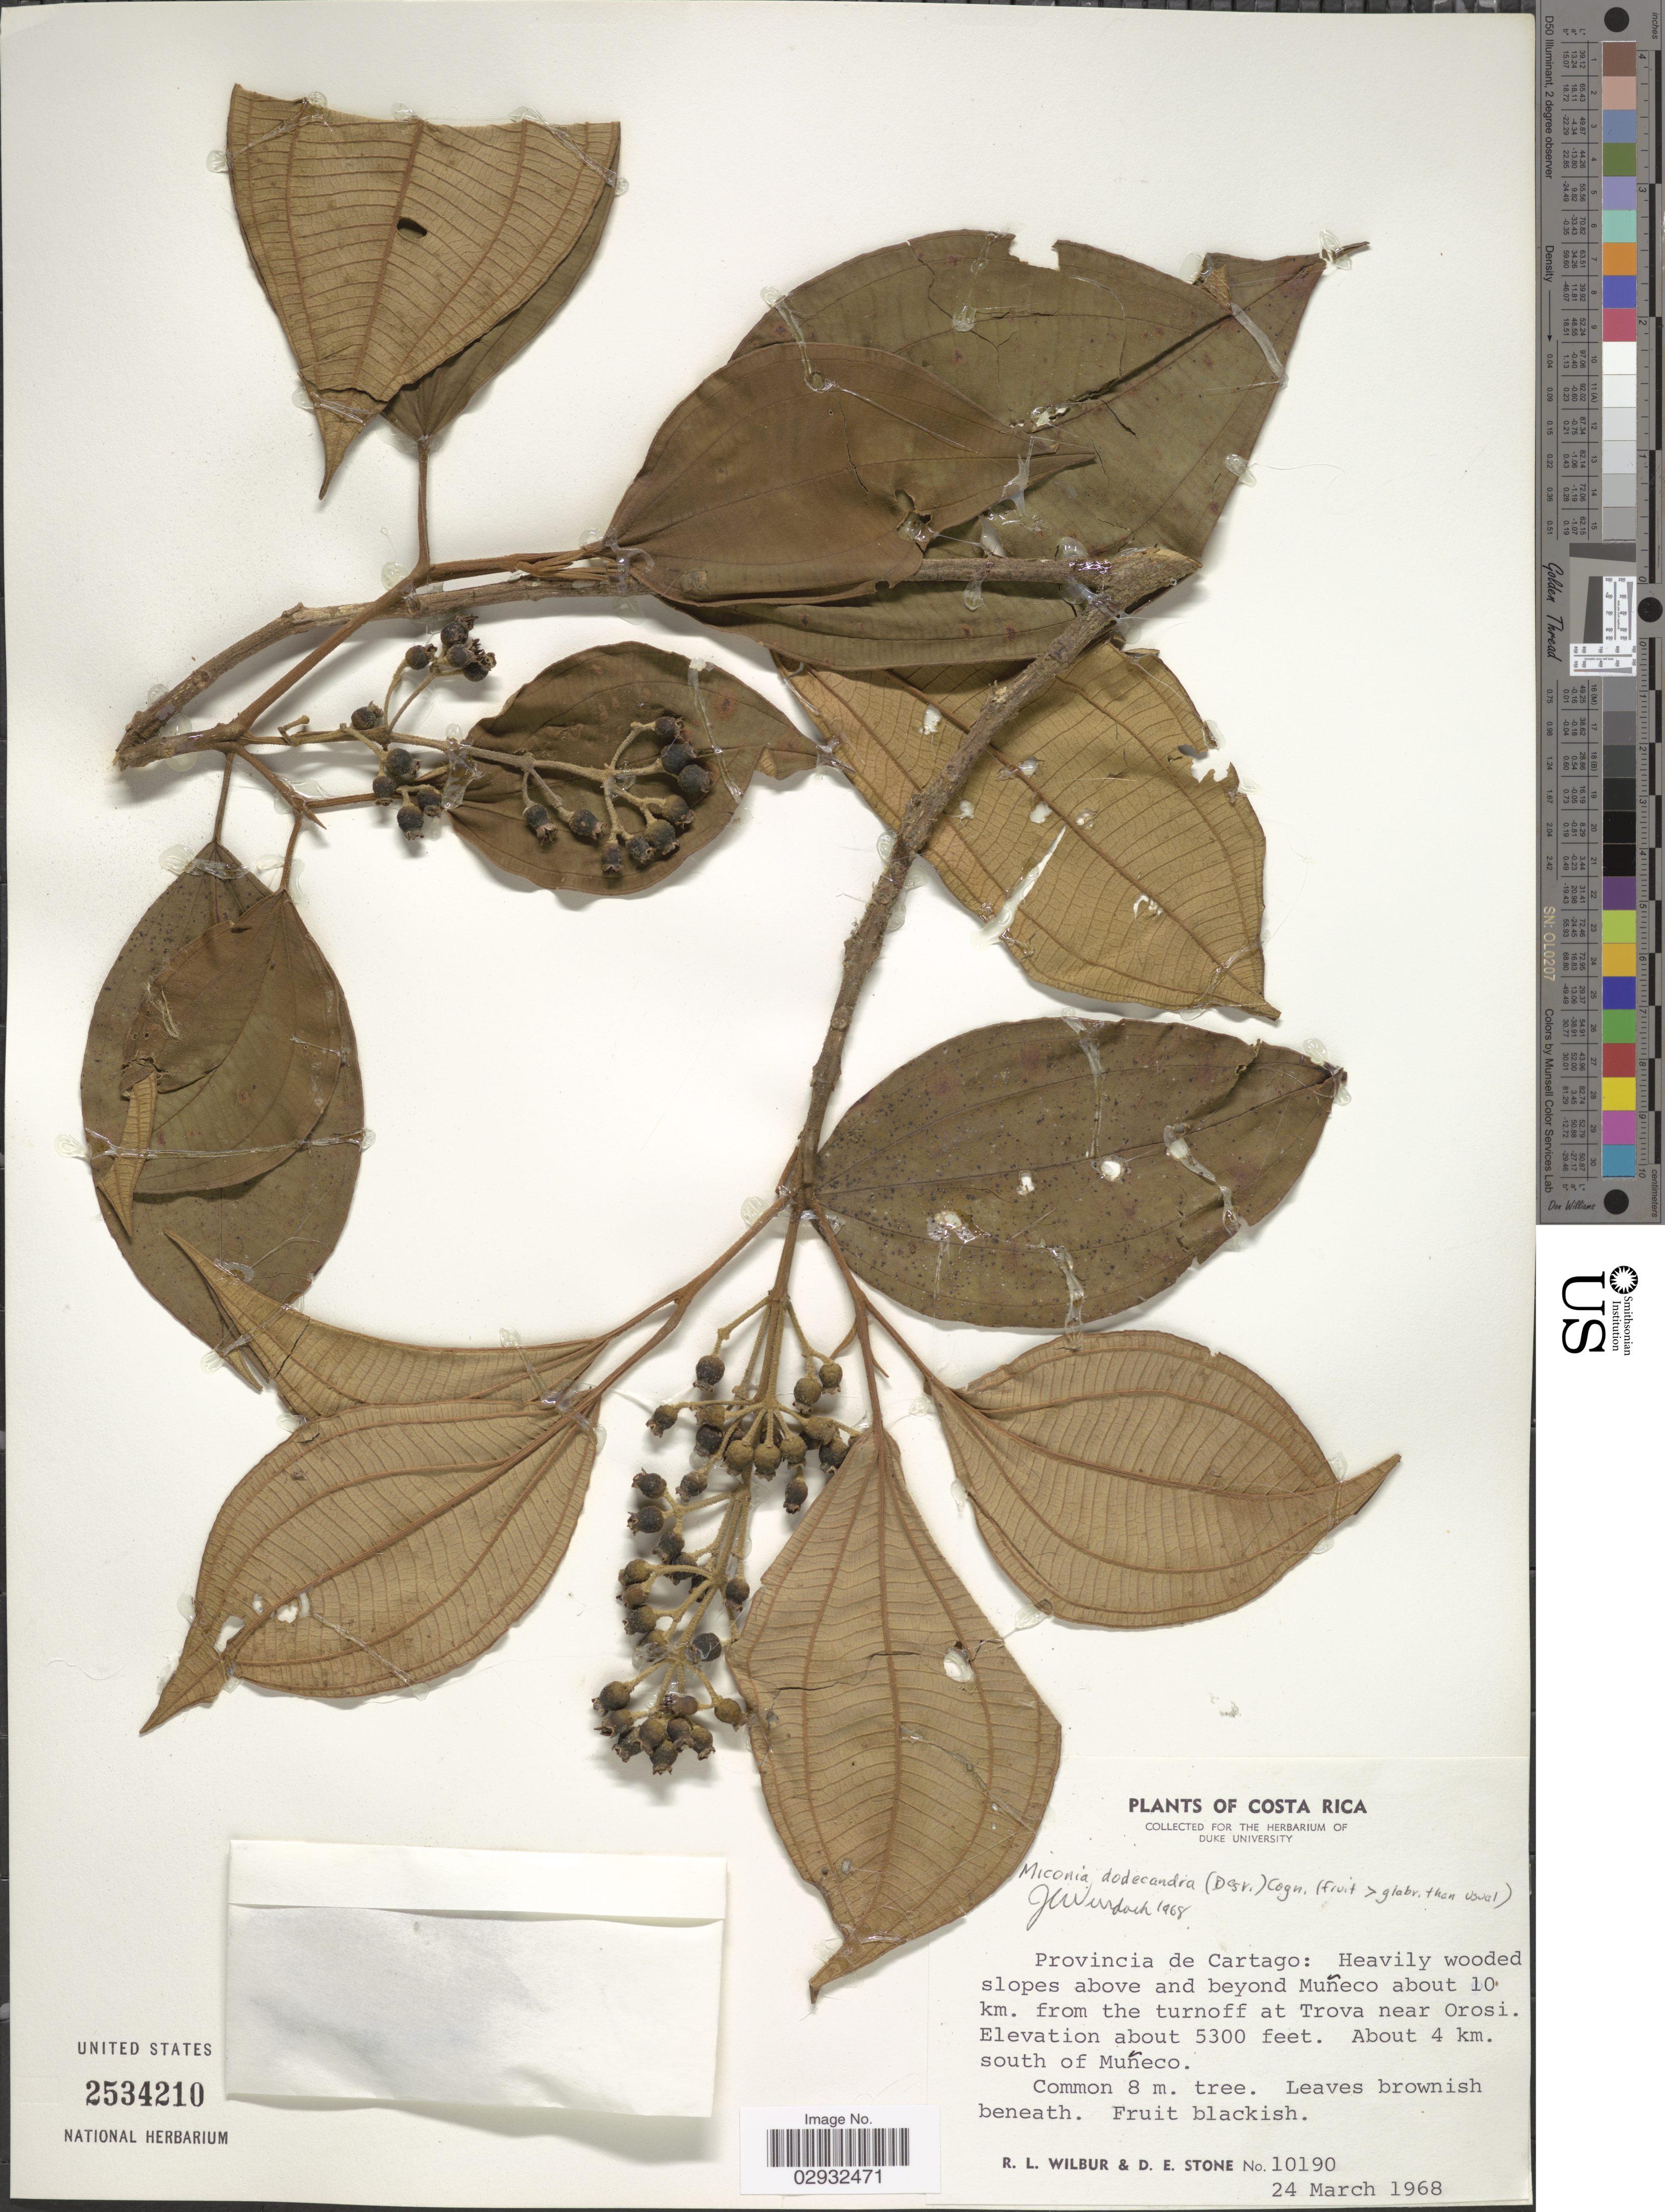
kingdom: Plantae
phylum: Tracheophyta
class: Magnoliopsida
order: Myrtales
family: Melastomataceae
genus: Miconia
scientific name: Miconia dodecandra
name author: Cogn.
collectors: R. L. Wilbur & D. E. Stone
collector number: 10190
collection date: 1968-03-24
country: Costa Rica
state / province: Cartago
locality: Above and beyond Muñeco about 10 km. from the turnoff at Trova near Orosi. About 4 km. south of Muñeco.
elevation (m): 1615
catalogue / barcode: US 2534210